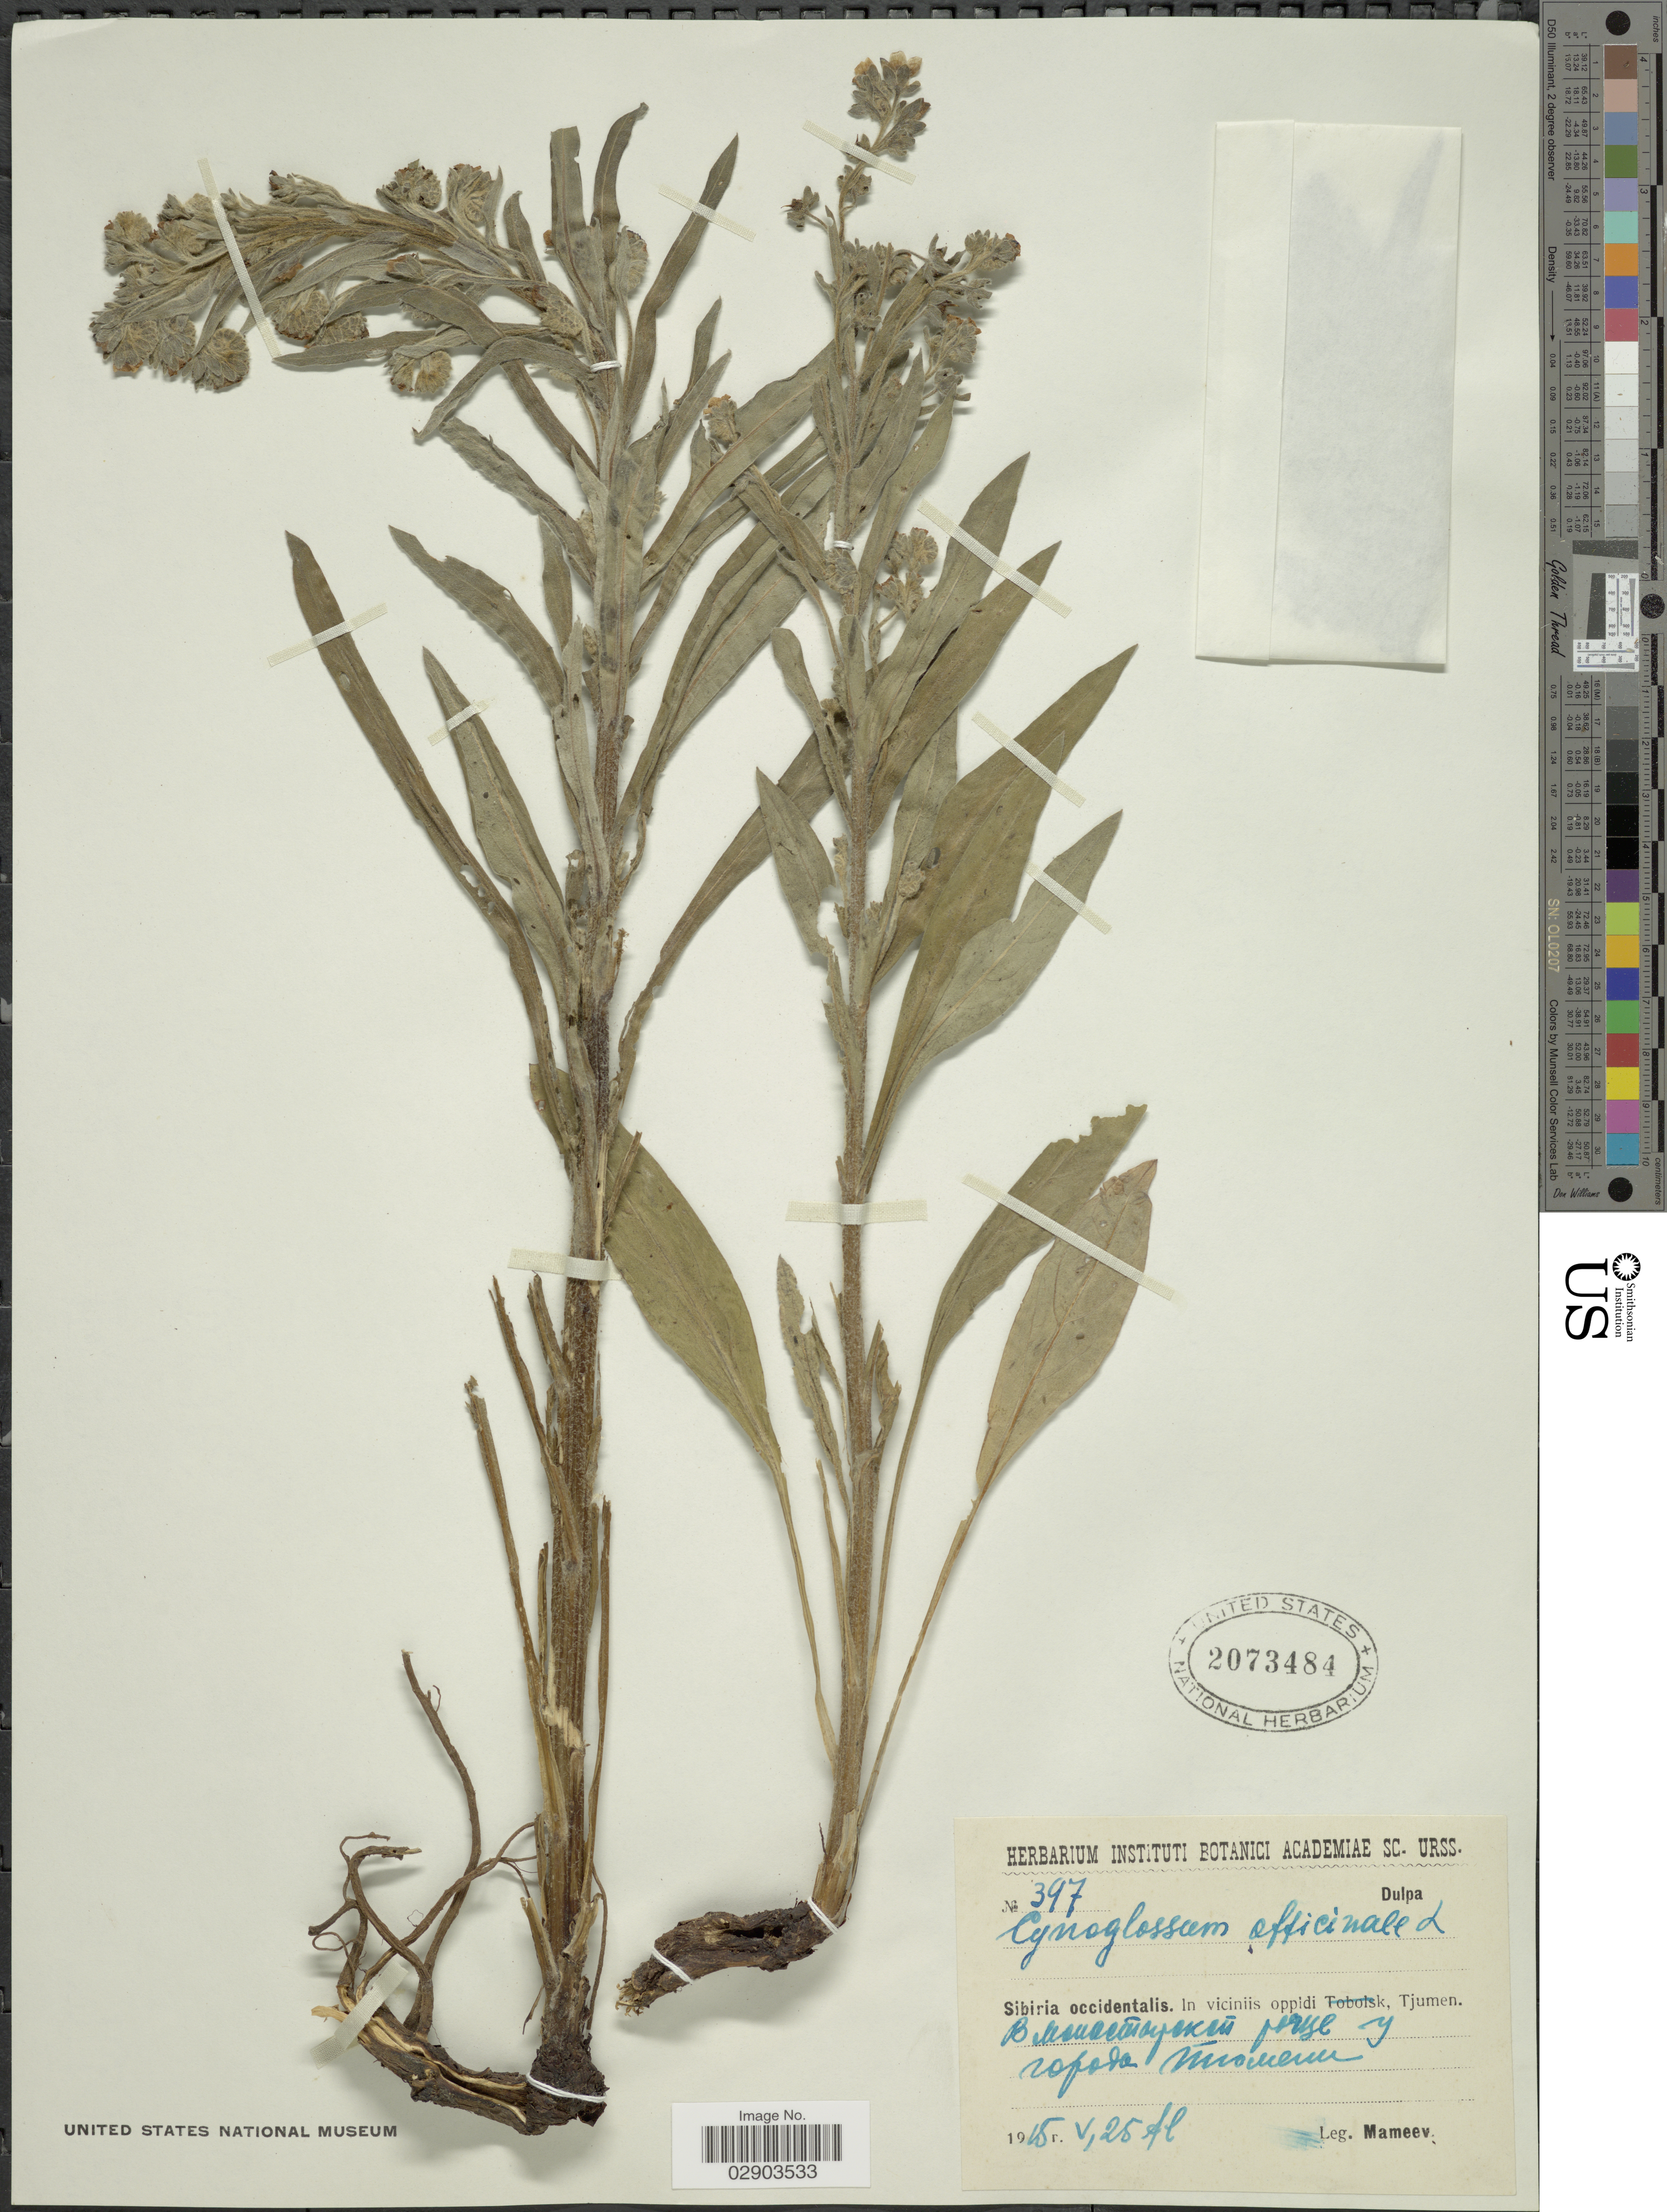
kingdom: Plantae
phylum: Tracheophyta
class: Magnoliopsida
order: Boraginales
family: Boraginaceae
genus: Cynoglossum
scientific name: Cynoglossum officinale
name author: L.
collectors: Mameev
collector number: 397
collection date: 1915-05-25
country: Russian Federation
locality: Sibiria occidentalis. In viciniis oppidi, Tjumen. [illegible text]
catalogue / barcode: US 2073484